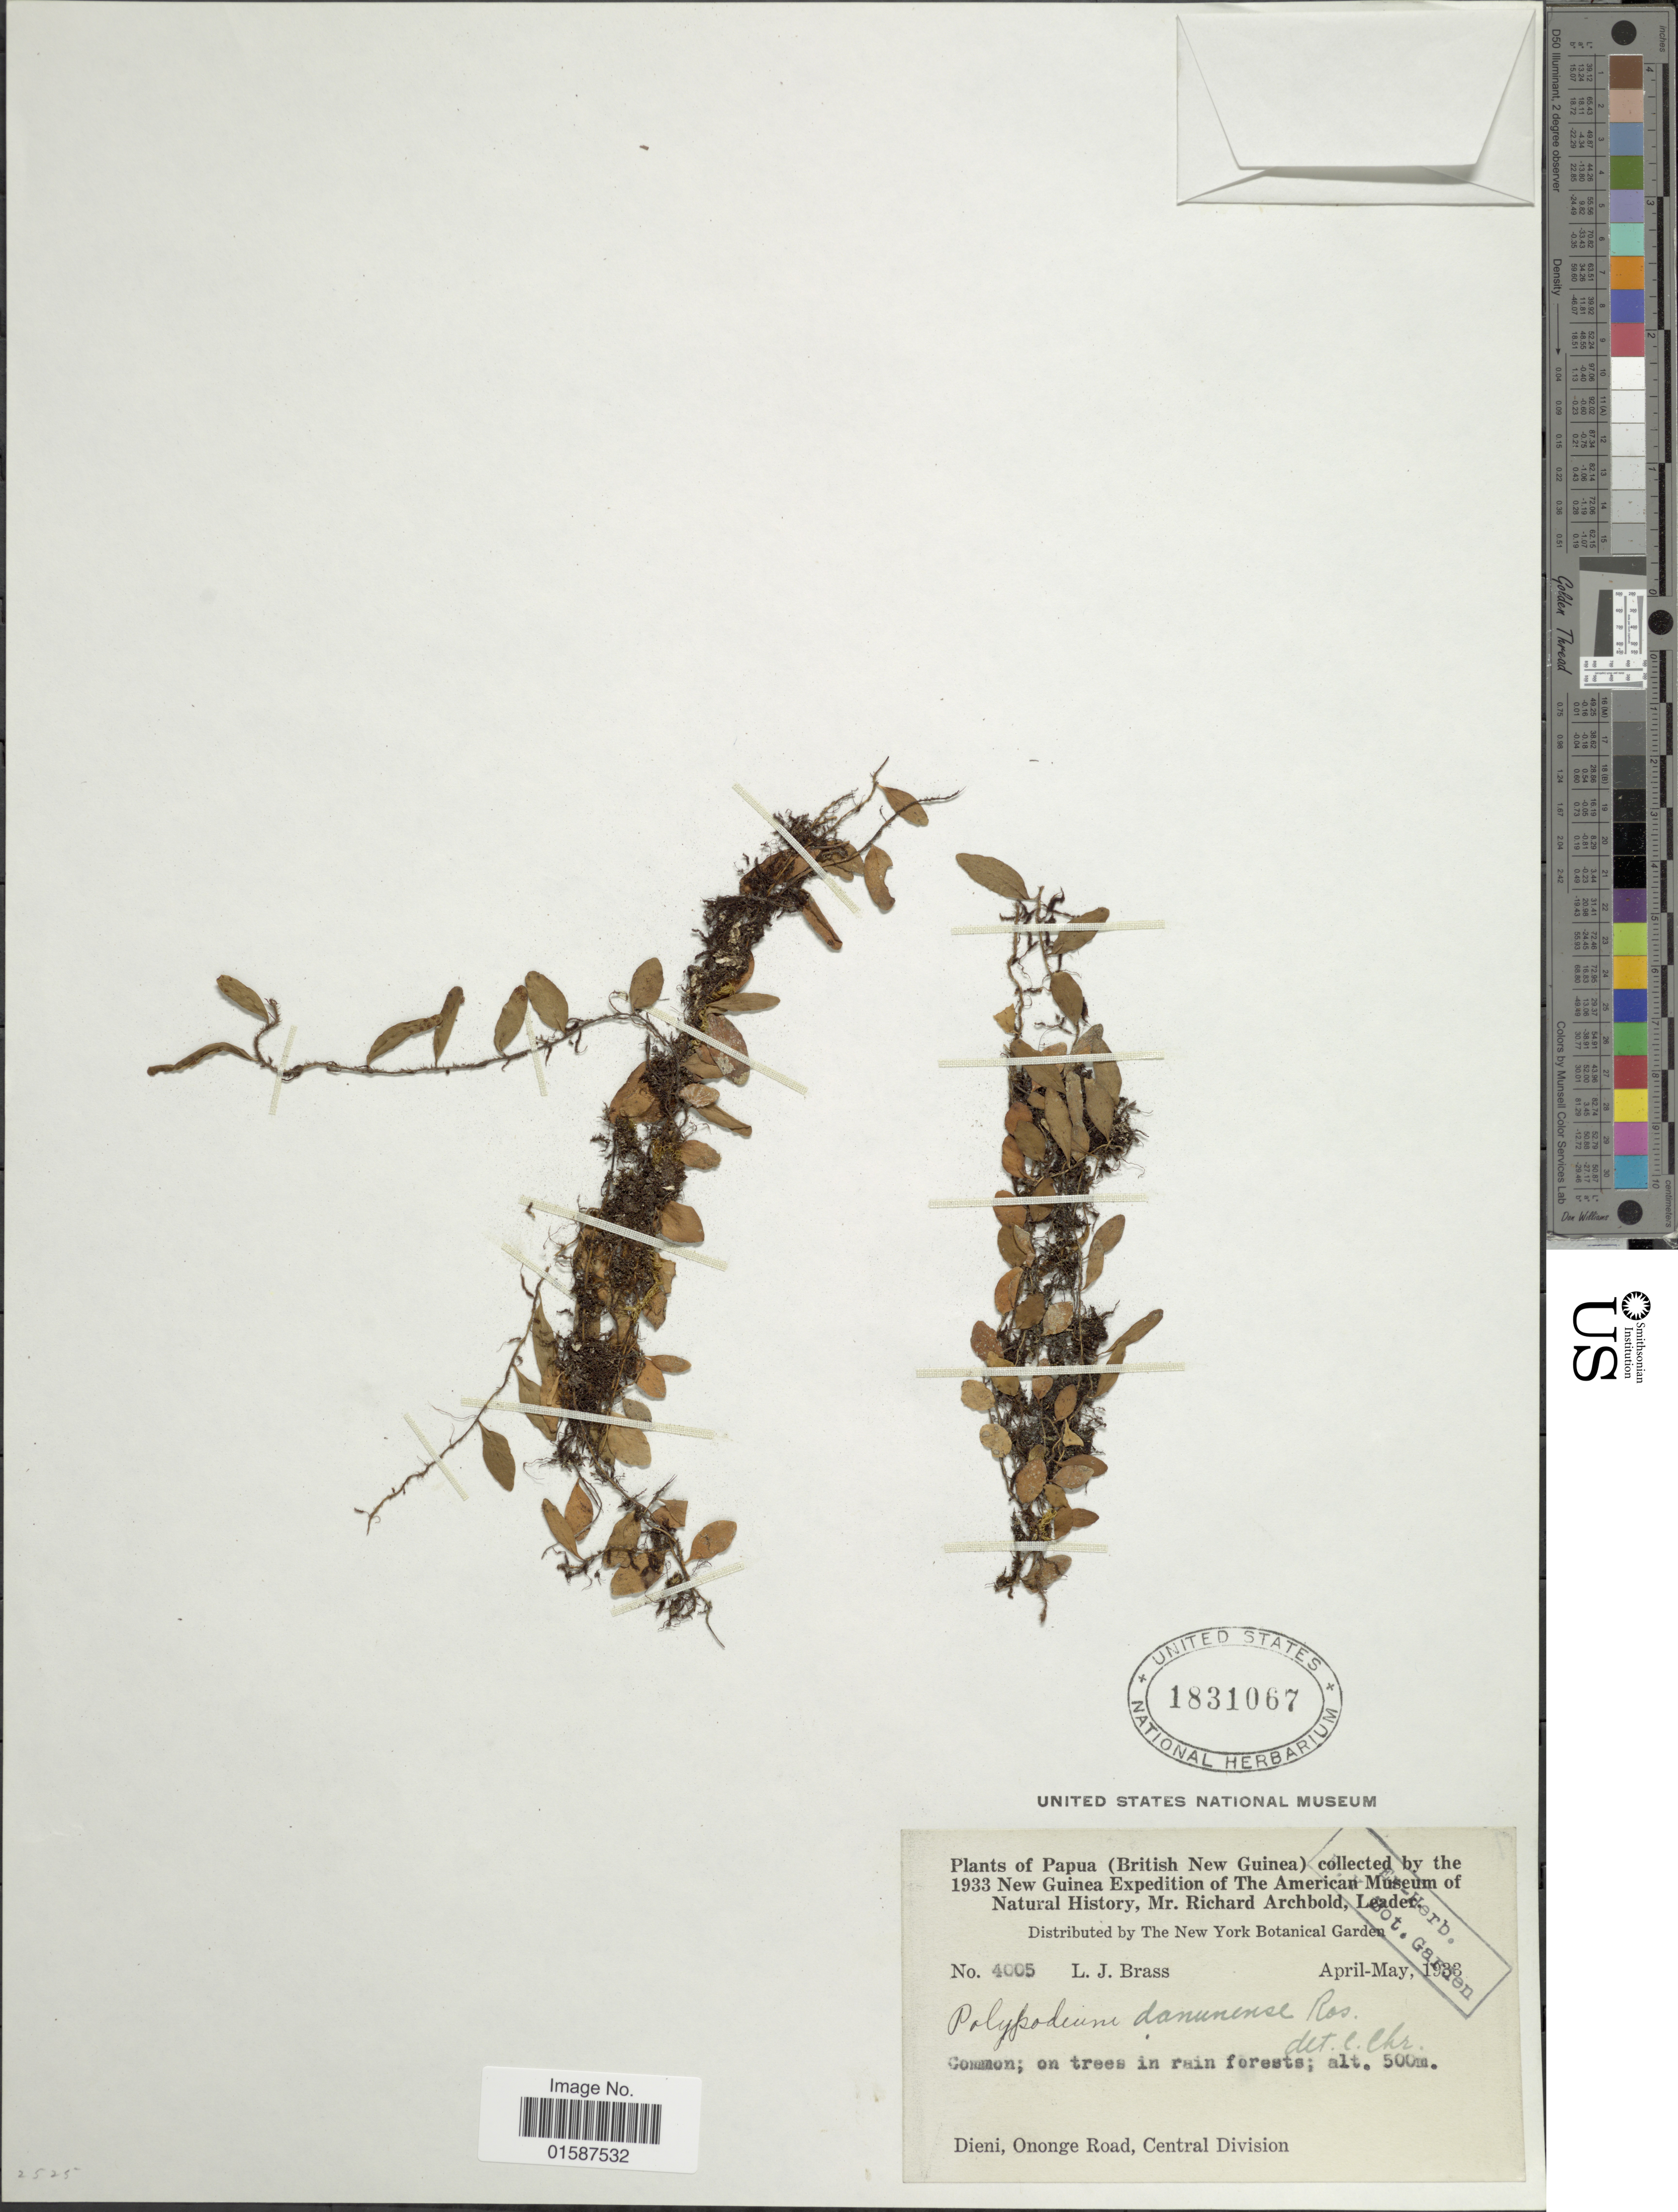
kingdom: Plantae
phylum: Tracheophyta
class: Polypodiopsida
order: Polypodiales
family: Polypodiaceae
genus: Lemmaphyllum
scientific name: Lemmaphyllum accedens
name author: (Blume) Donk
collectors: L. J. Brass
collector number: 4005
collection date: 1933-04/1933-05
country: Papua New Guinea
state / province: Central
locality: Papua (British New Guinea), Dieni, Ononge Road, Central Division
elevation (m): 500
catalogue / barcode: US 1831067